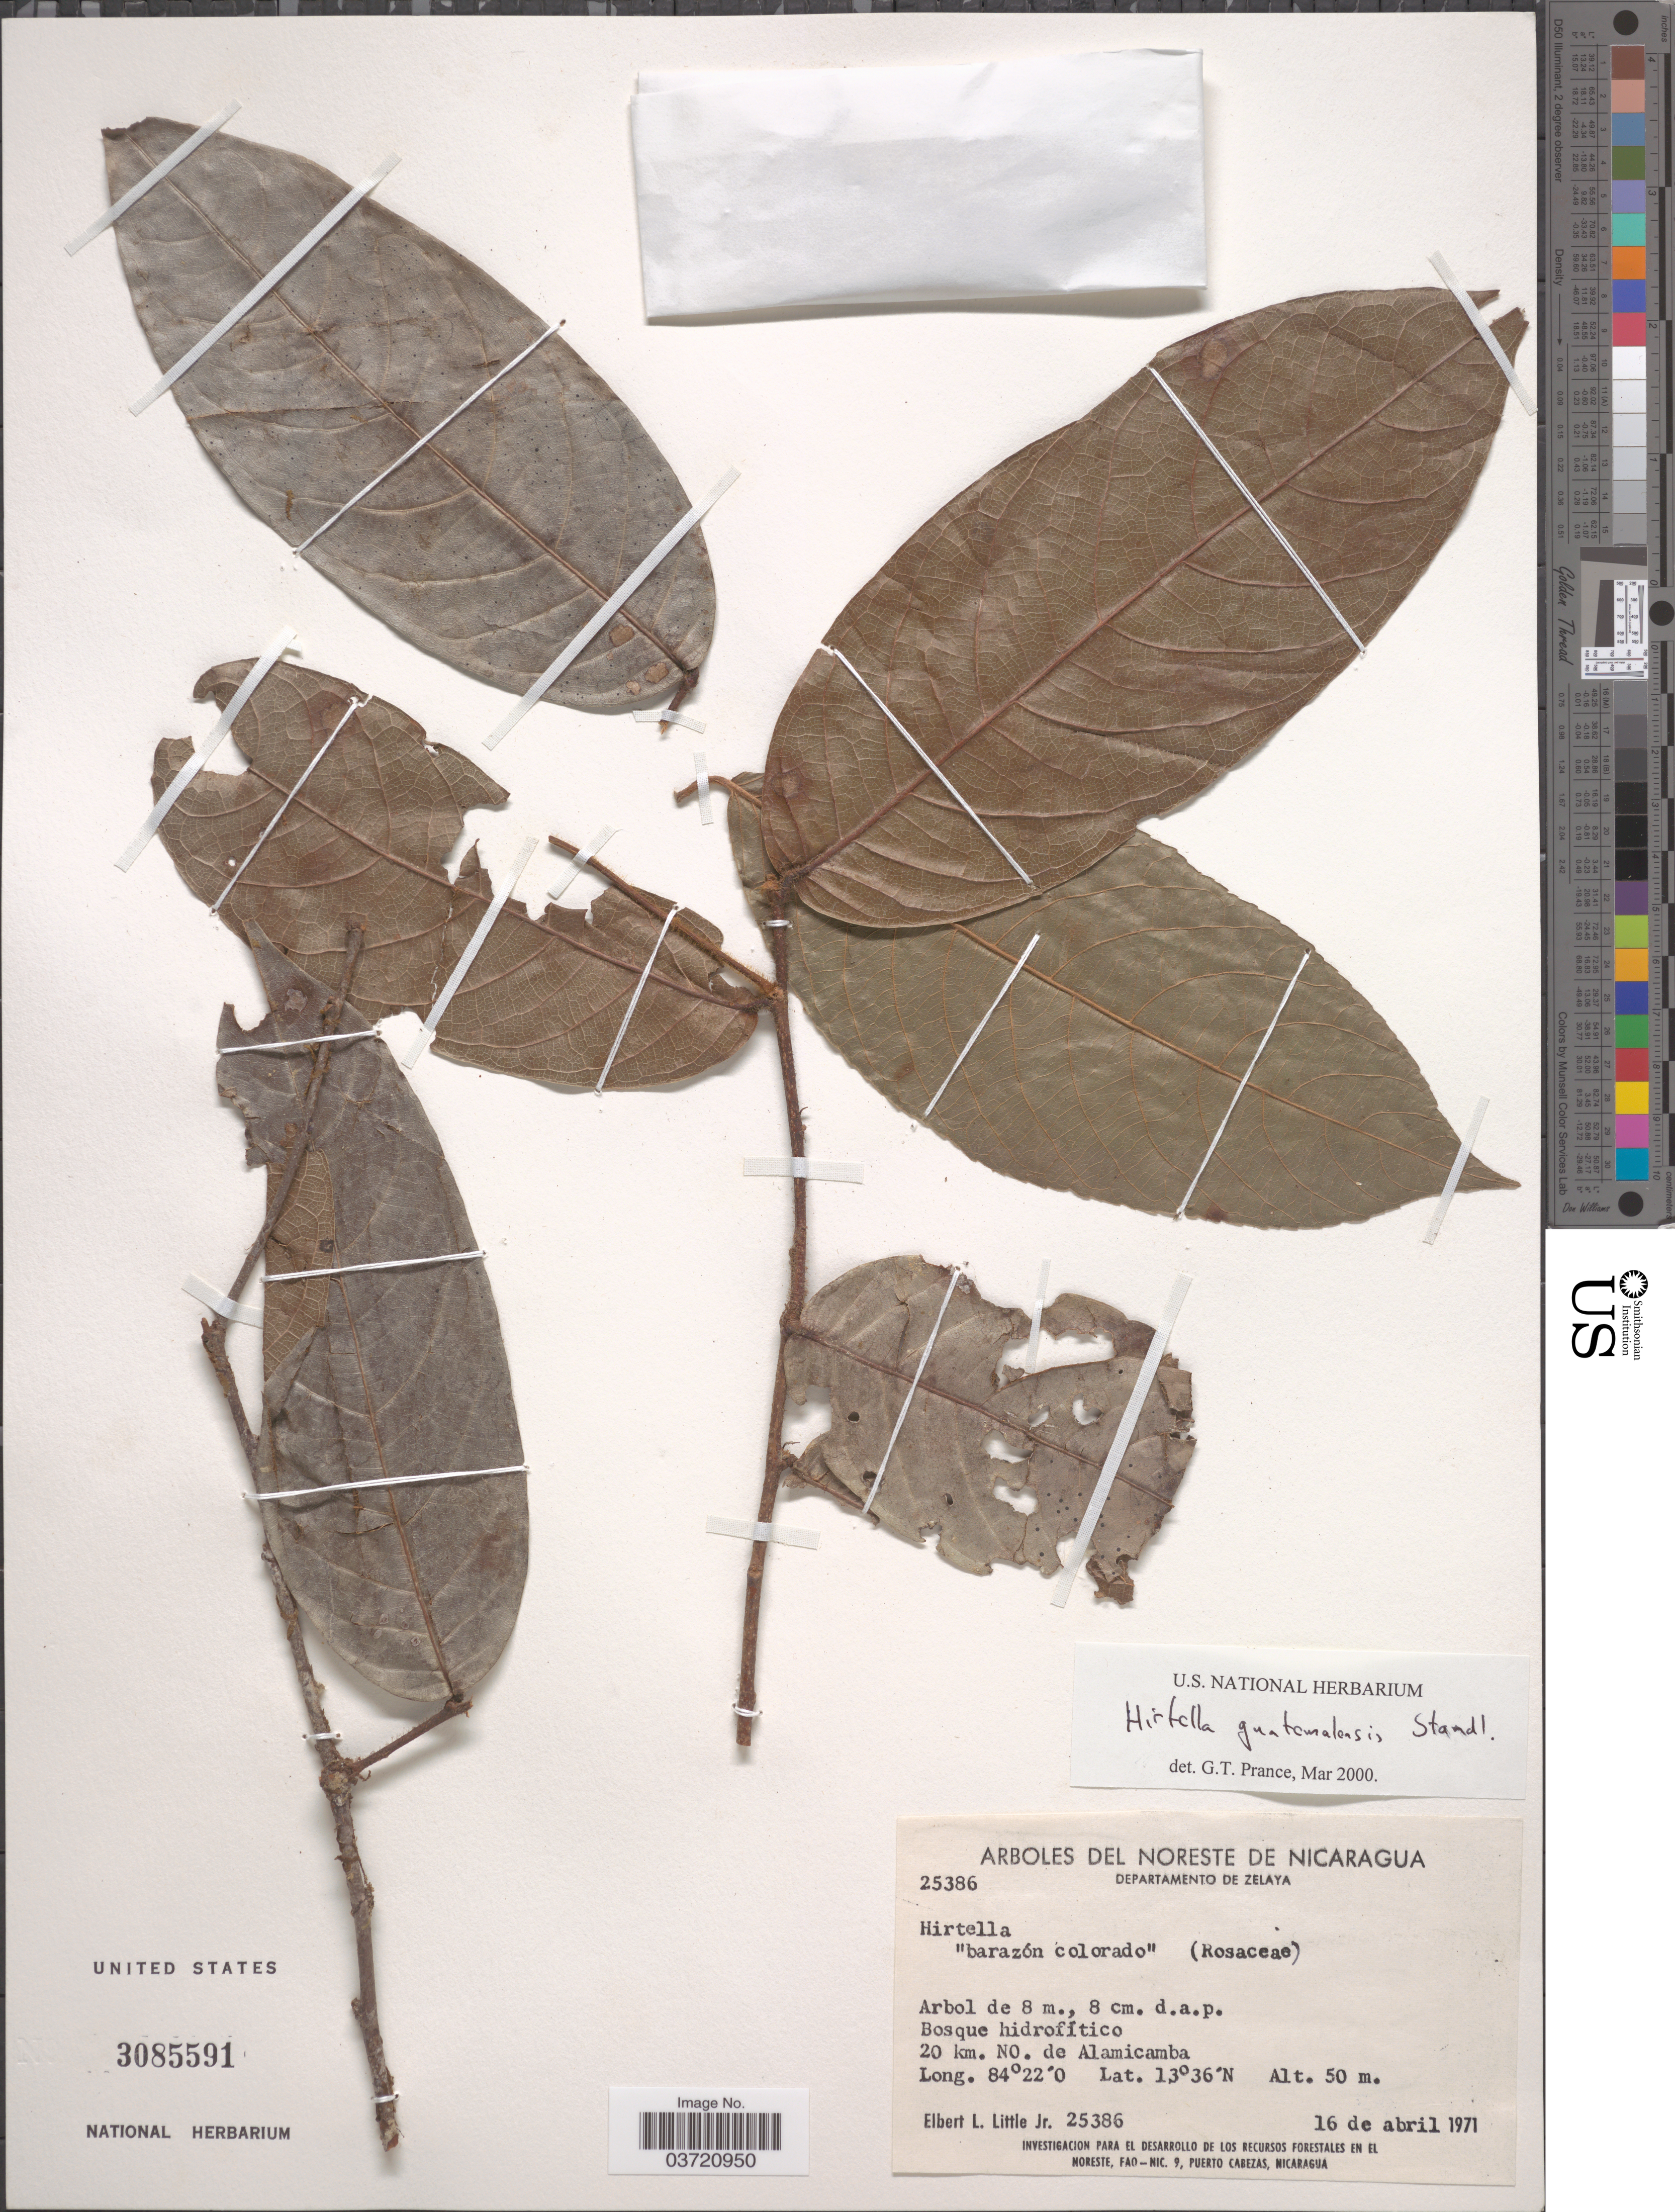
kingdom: Plantae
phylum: Tracheophyta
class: Magnoliopsida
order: Malpighiales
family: Chrysobalanaceae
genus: Hirtella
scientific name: Hirtella guatemalensis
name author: Standl.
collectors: E. L. Little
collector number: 25386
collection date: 1971-04-16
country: Nicaragua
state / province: Atlántico Norte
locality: Del Noreste de Nicaragua. Departamento de Zelaya. 20 km. NO. de Alamicamba.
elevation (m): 50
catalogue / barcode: US 3085591